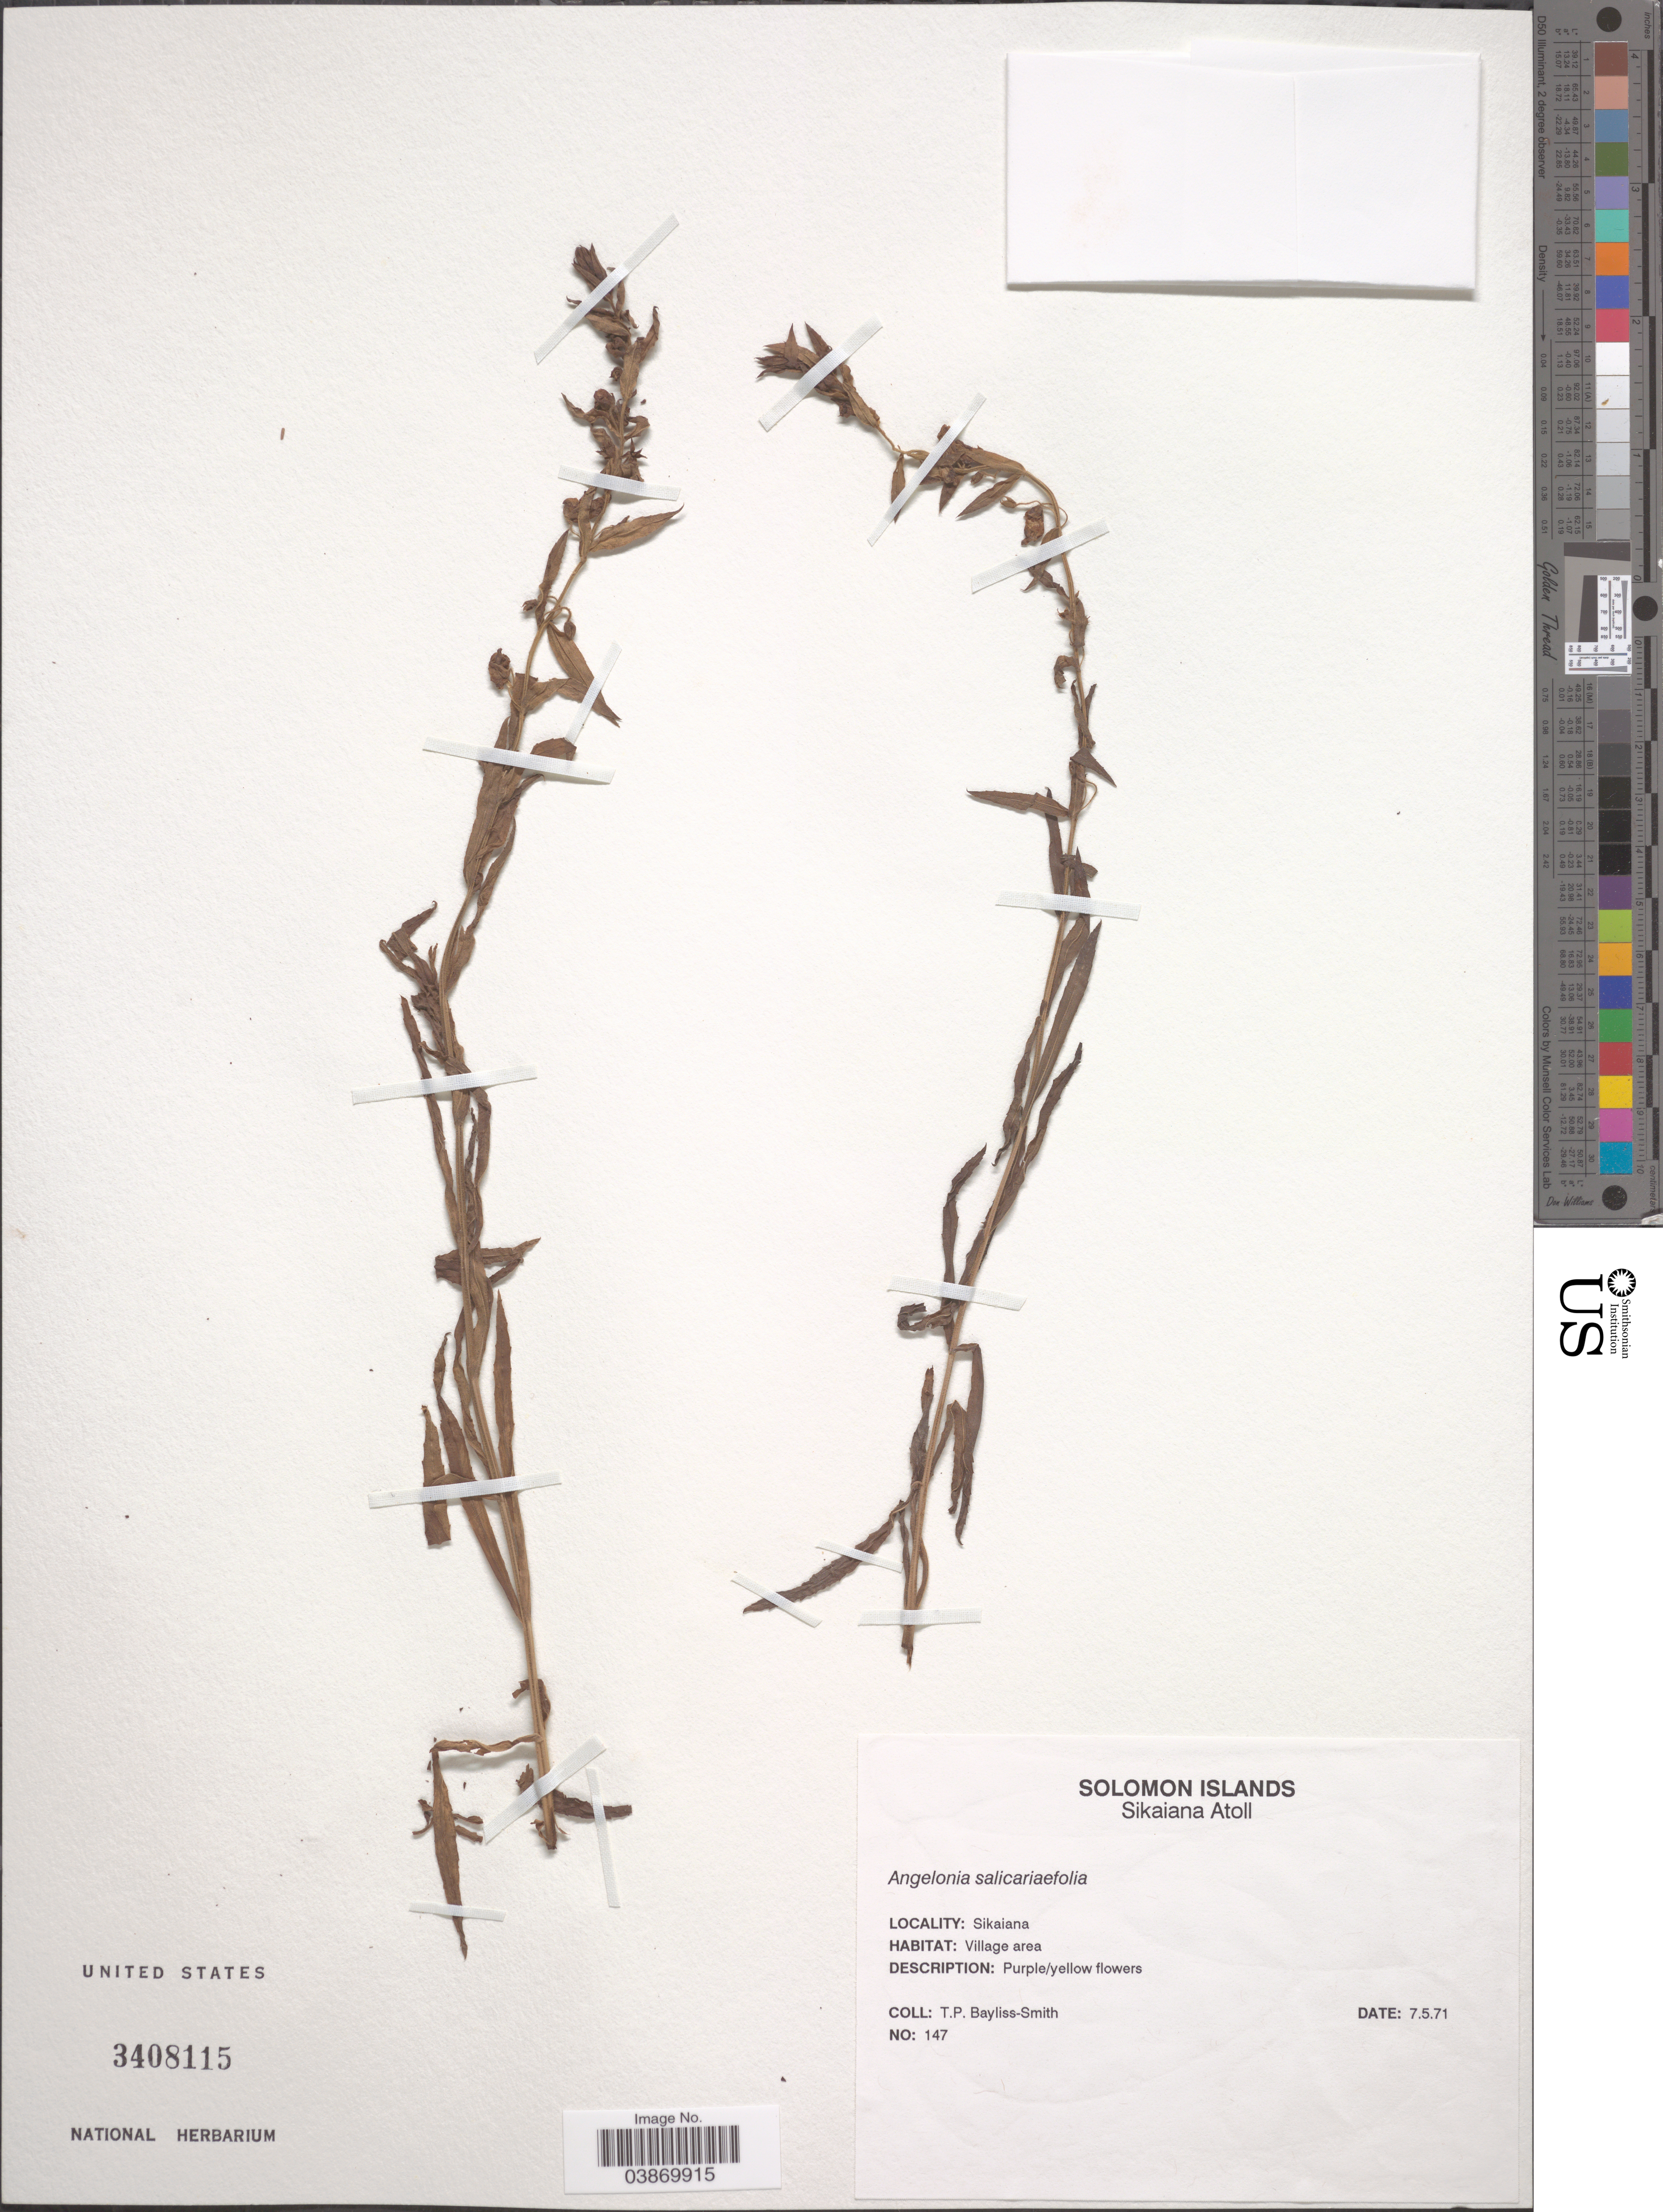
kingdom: Plantae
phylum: Tracheophyta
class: Magnoliopsida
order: Lamiales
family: Plantaginaceae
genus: Angelonia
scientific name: Angelonia salicariifolia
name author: Bonpl.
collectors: T. P. Bayliss-Smith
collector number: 147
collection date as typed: Transcribed d/m/y: 7/5/71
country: Solomon Islands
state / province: Solomon Island Outliers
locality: Solomon Islands. Sikaiana Atoll. Sikaiana. Village area.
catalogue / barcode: US 3408115